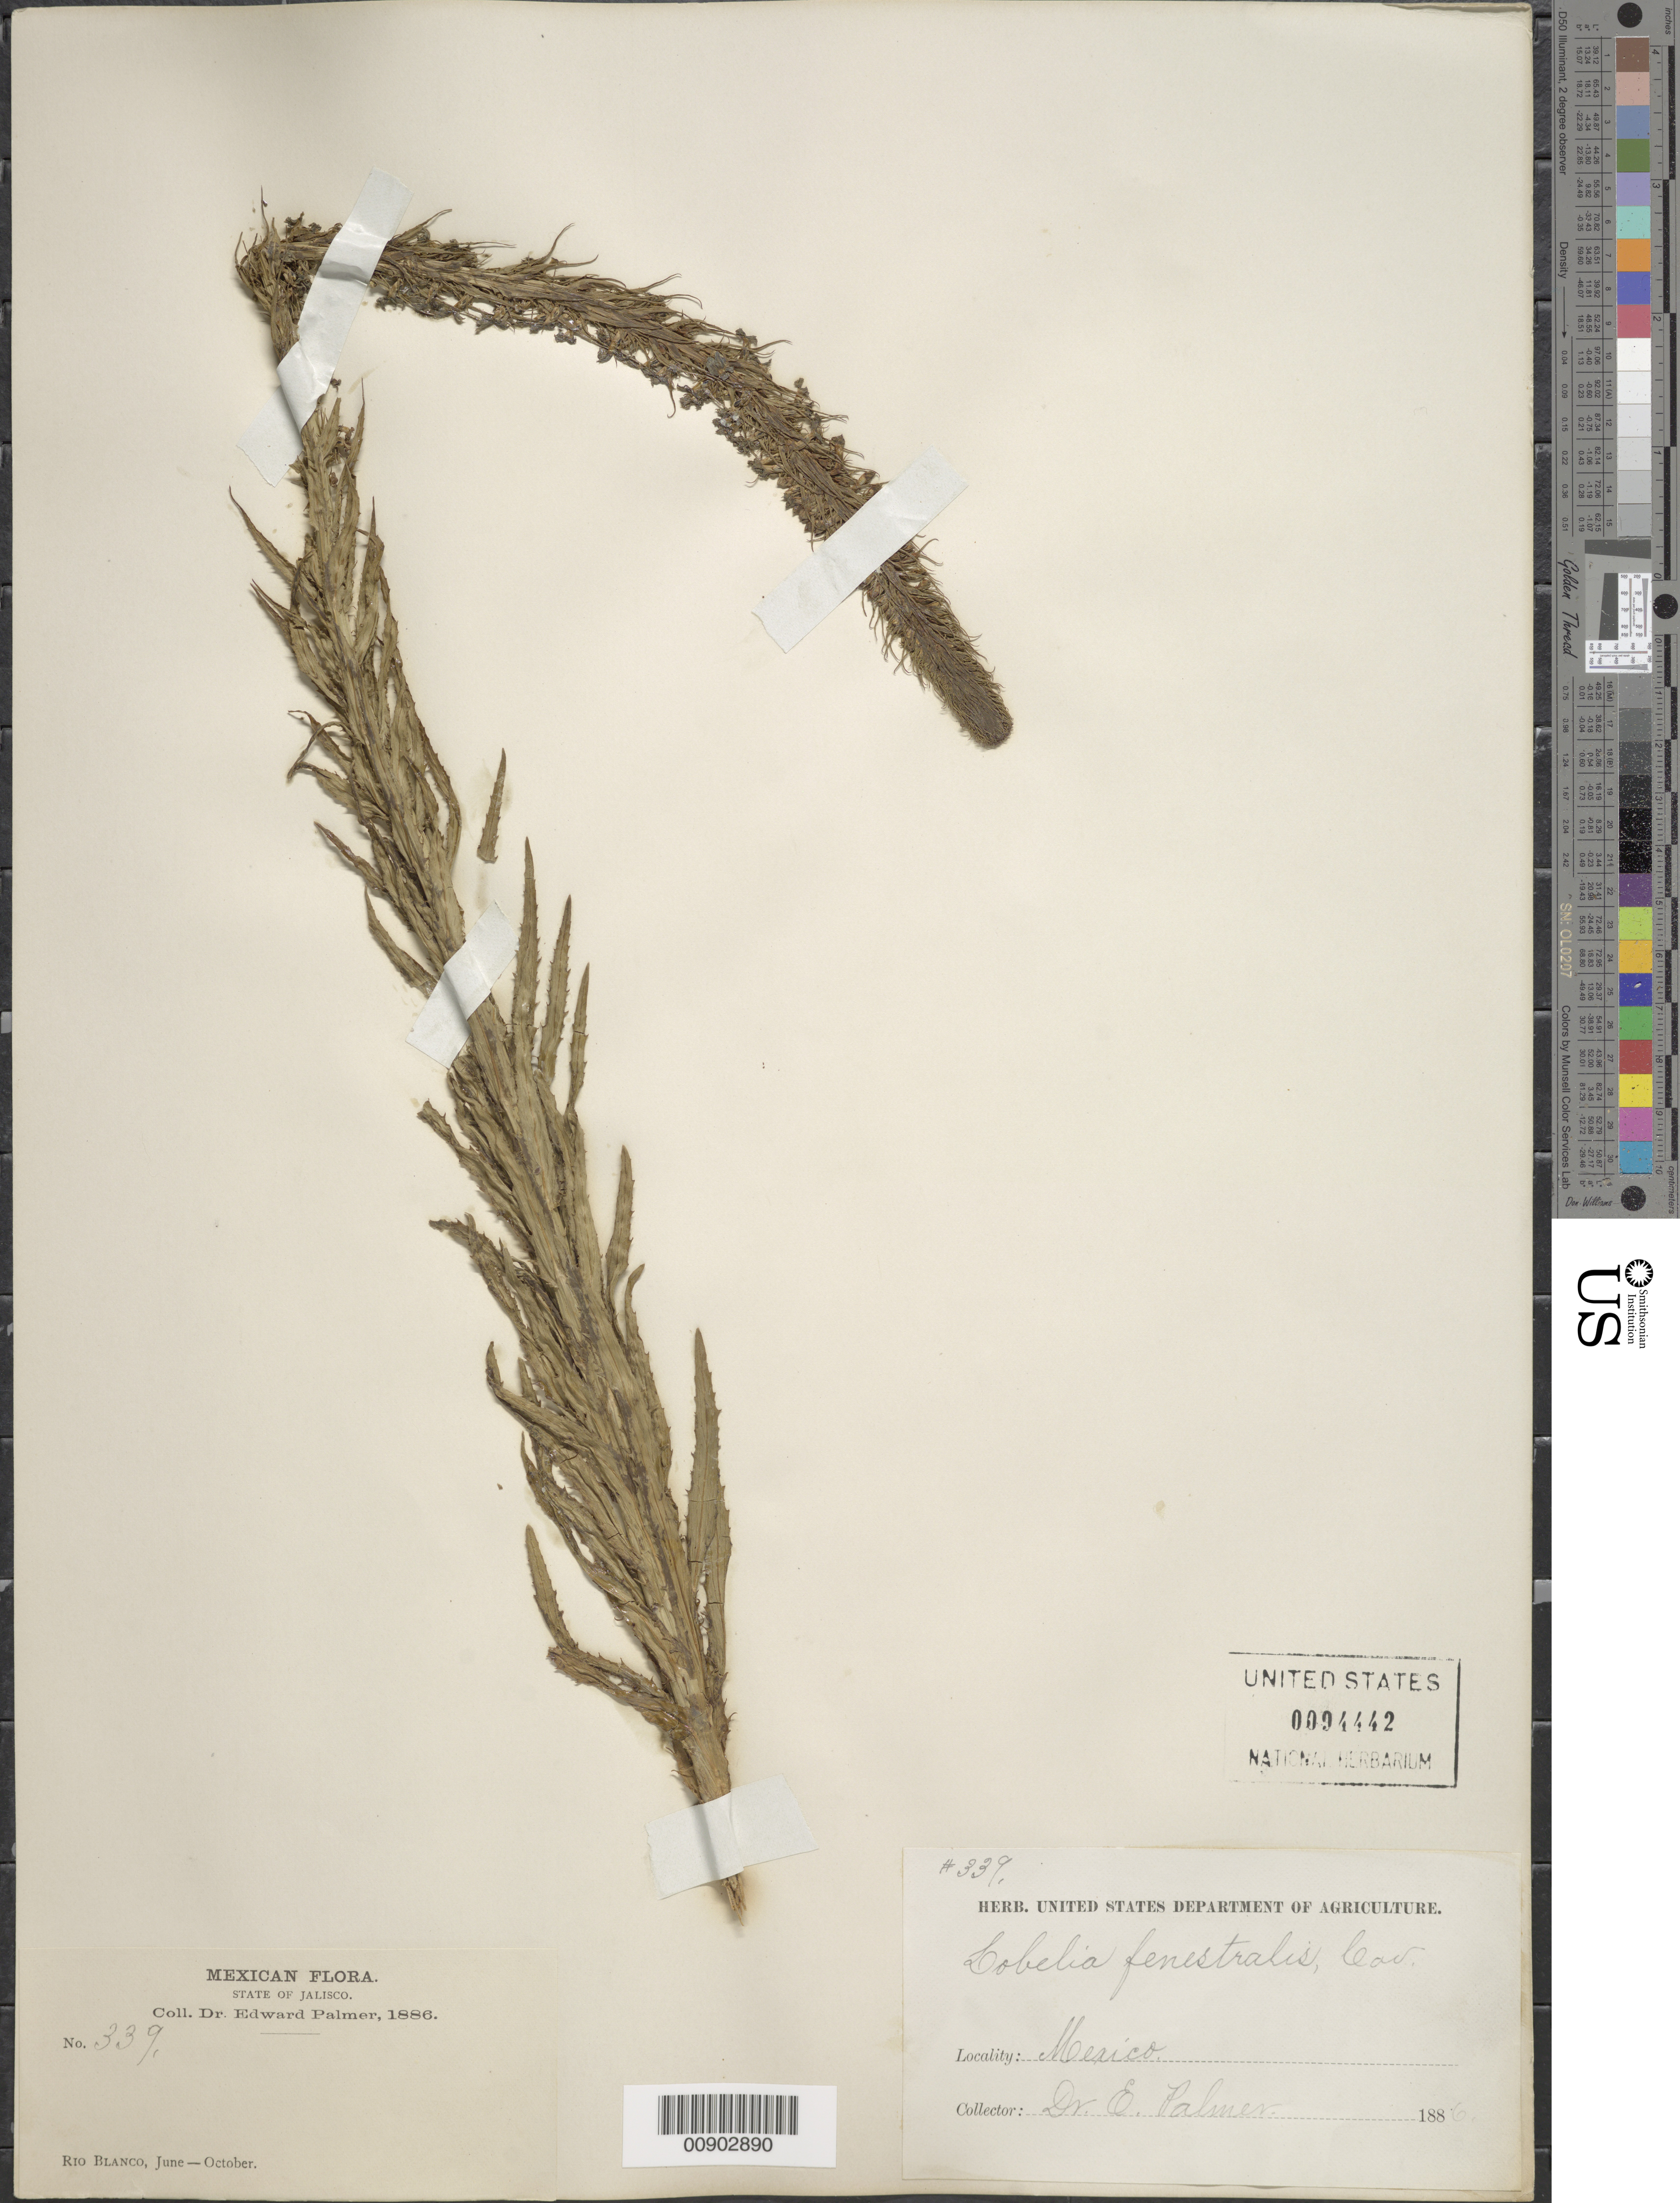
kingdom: Plantae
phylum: Tracheophyta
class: Magnoliopsida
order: Asterales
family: Campanulaceae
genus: Lobelia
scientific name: Lobelia fenestralis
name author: Cav.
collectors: E. Palmer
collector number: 339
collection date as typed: Jun 1886 to -- Oct 1886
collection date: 1886-06/1886-10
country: Mexico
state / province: Jalisco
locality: Río Blanco, Jalisco.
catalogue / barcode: US 94442